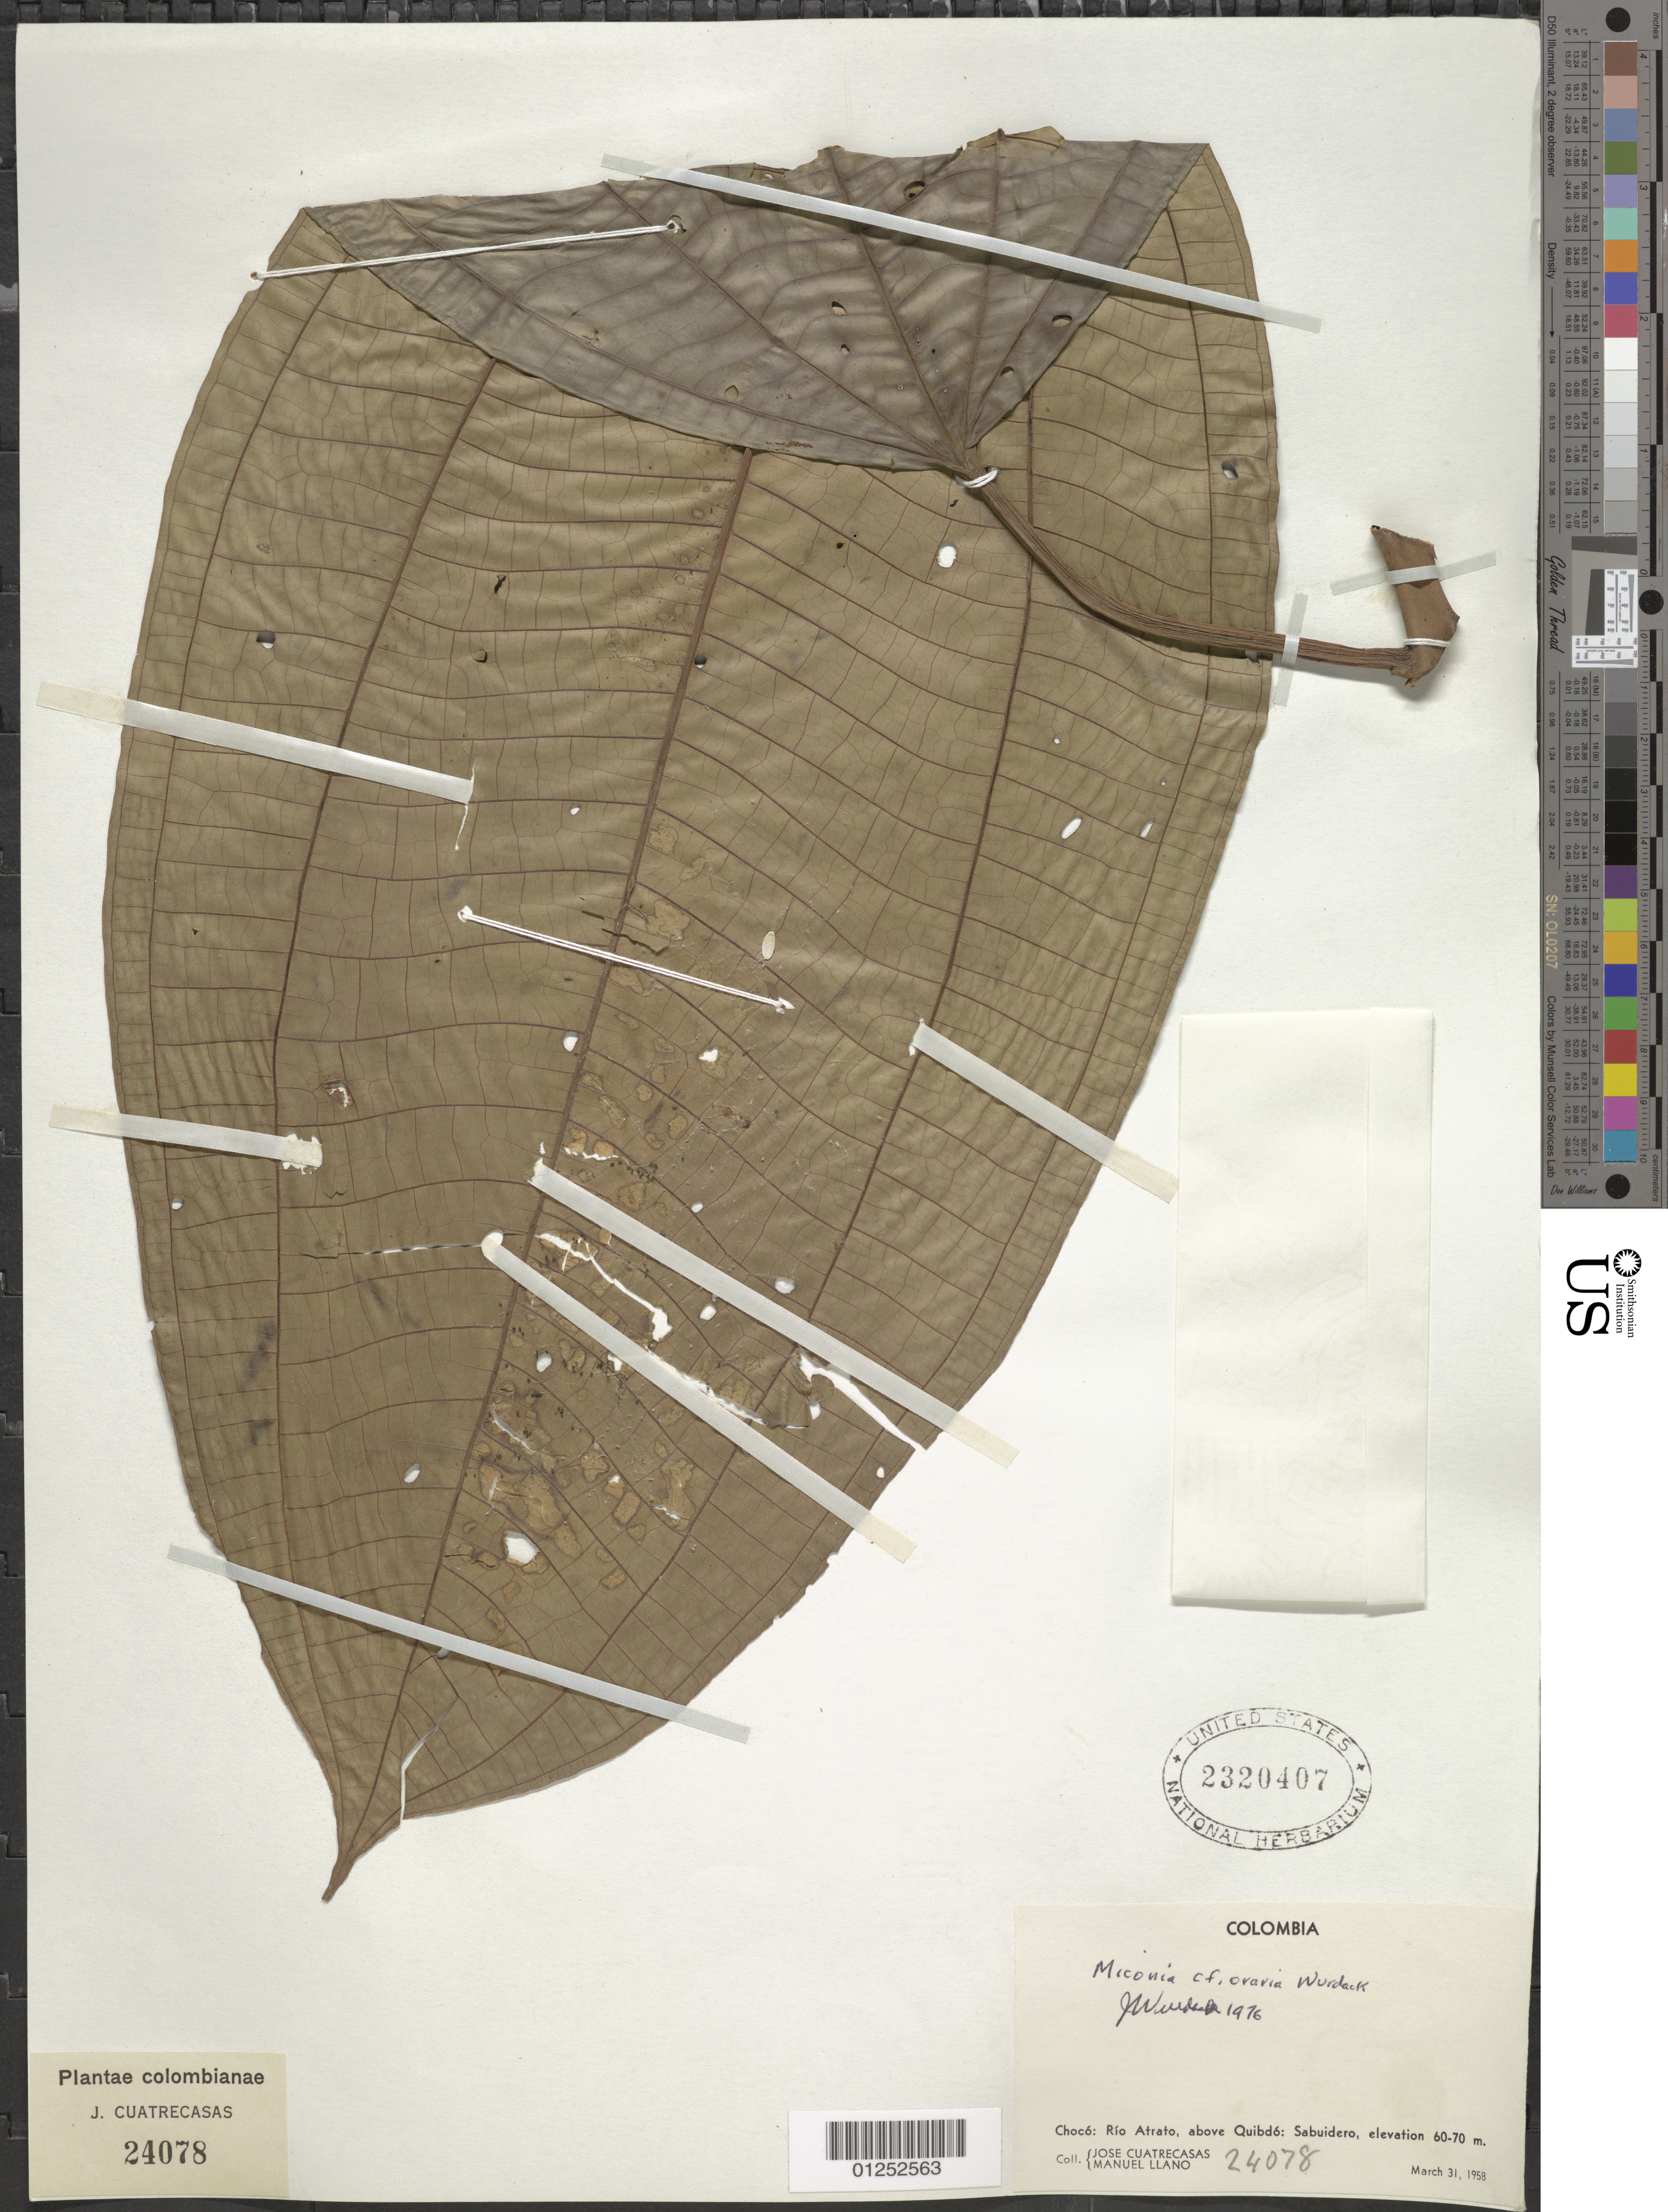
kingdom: Plantae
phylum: Tracheophyta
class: Magnoliopsida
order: Myrtales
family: Melastomataceae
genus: Miconia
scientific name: Miconia oraria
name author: Wurdack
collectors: J. Cuatrecasas & M. Llano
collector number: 24078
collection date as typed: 31 Mar 1958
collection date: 1958-03-31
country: Colombia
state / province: Chocó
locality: Rio Atrato, above Quibdo, Sabuidero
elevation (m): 60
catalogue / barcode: US 2320407